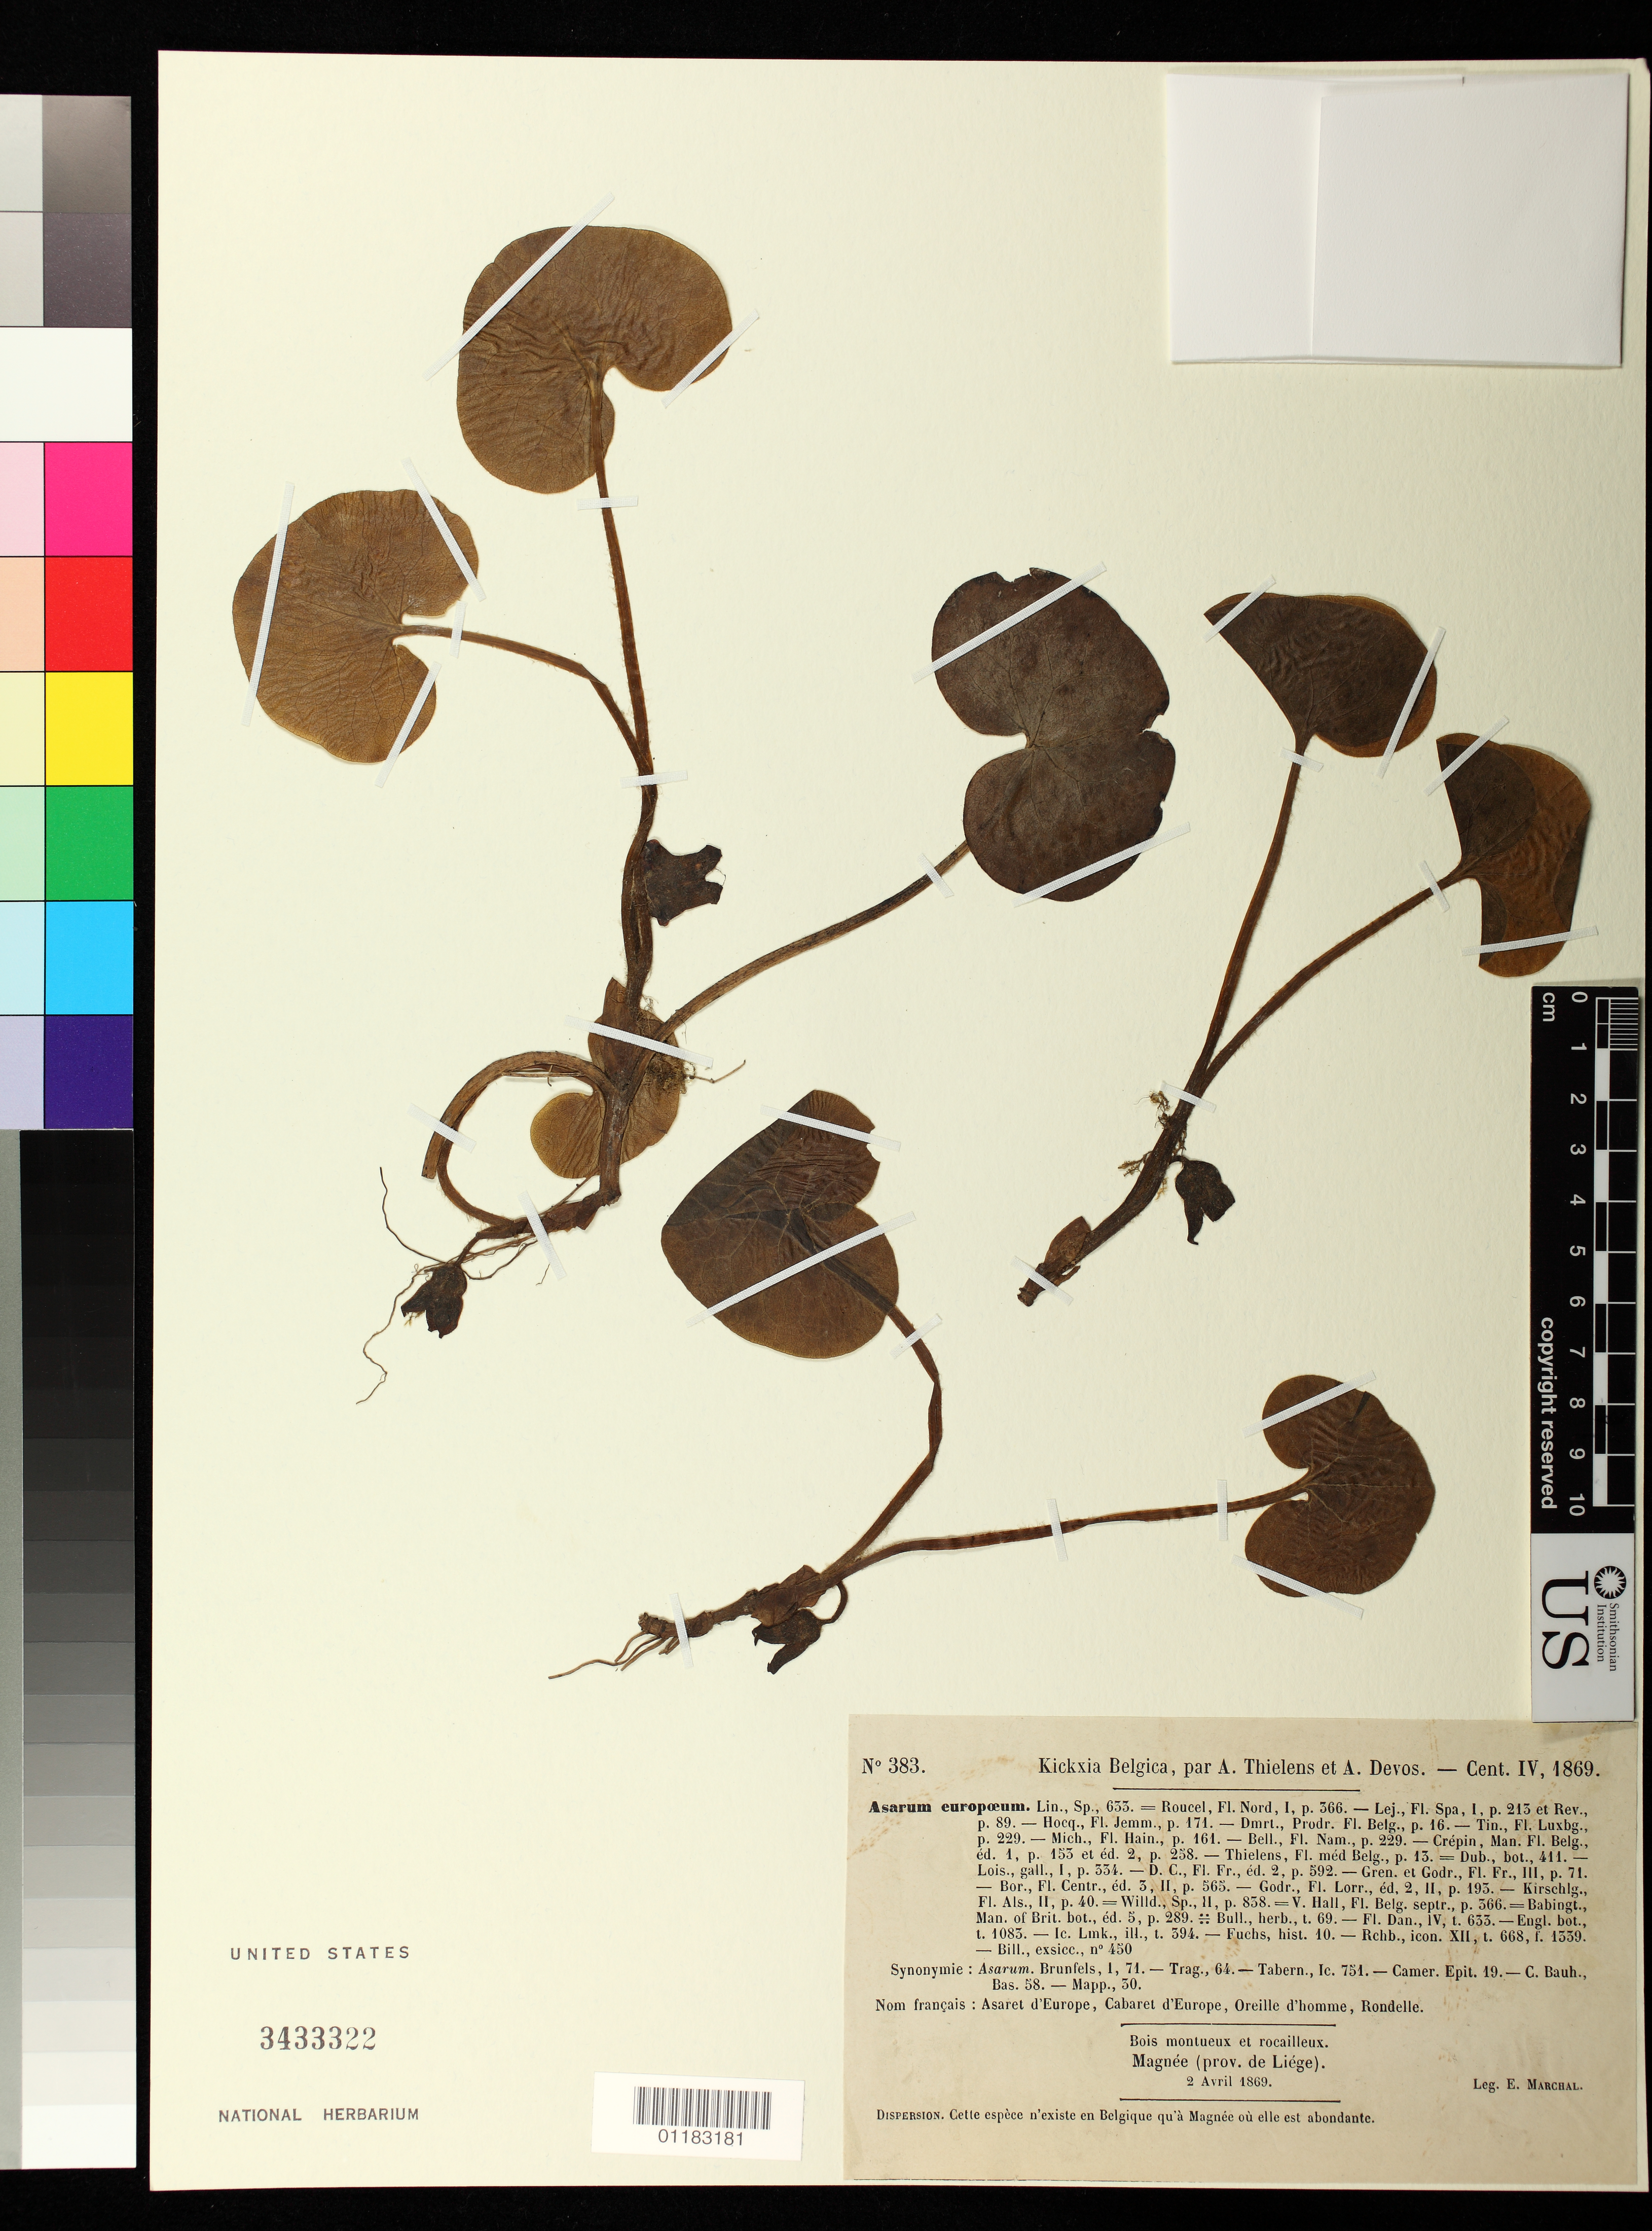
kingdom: Plantae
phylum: Tracheophyta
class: Magnoliopsida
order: Piperales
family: Aristolochiaceae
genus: Asarum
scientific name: Asarum europaeum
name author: L.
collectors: É. Marchal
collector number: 383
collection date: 1869-04-02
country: Belgium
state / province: Wallonia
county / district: Liege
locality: Magnee, Province de Liege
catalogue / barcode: US 3433322